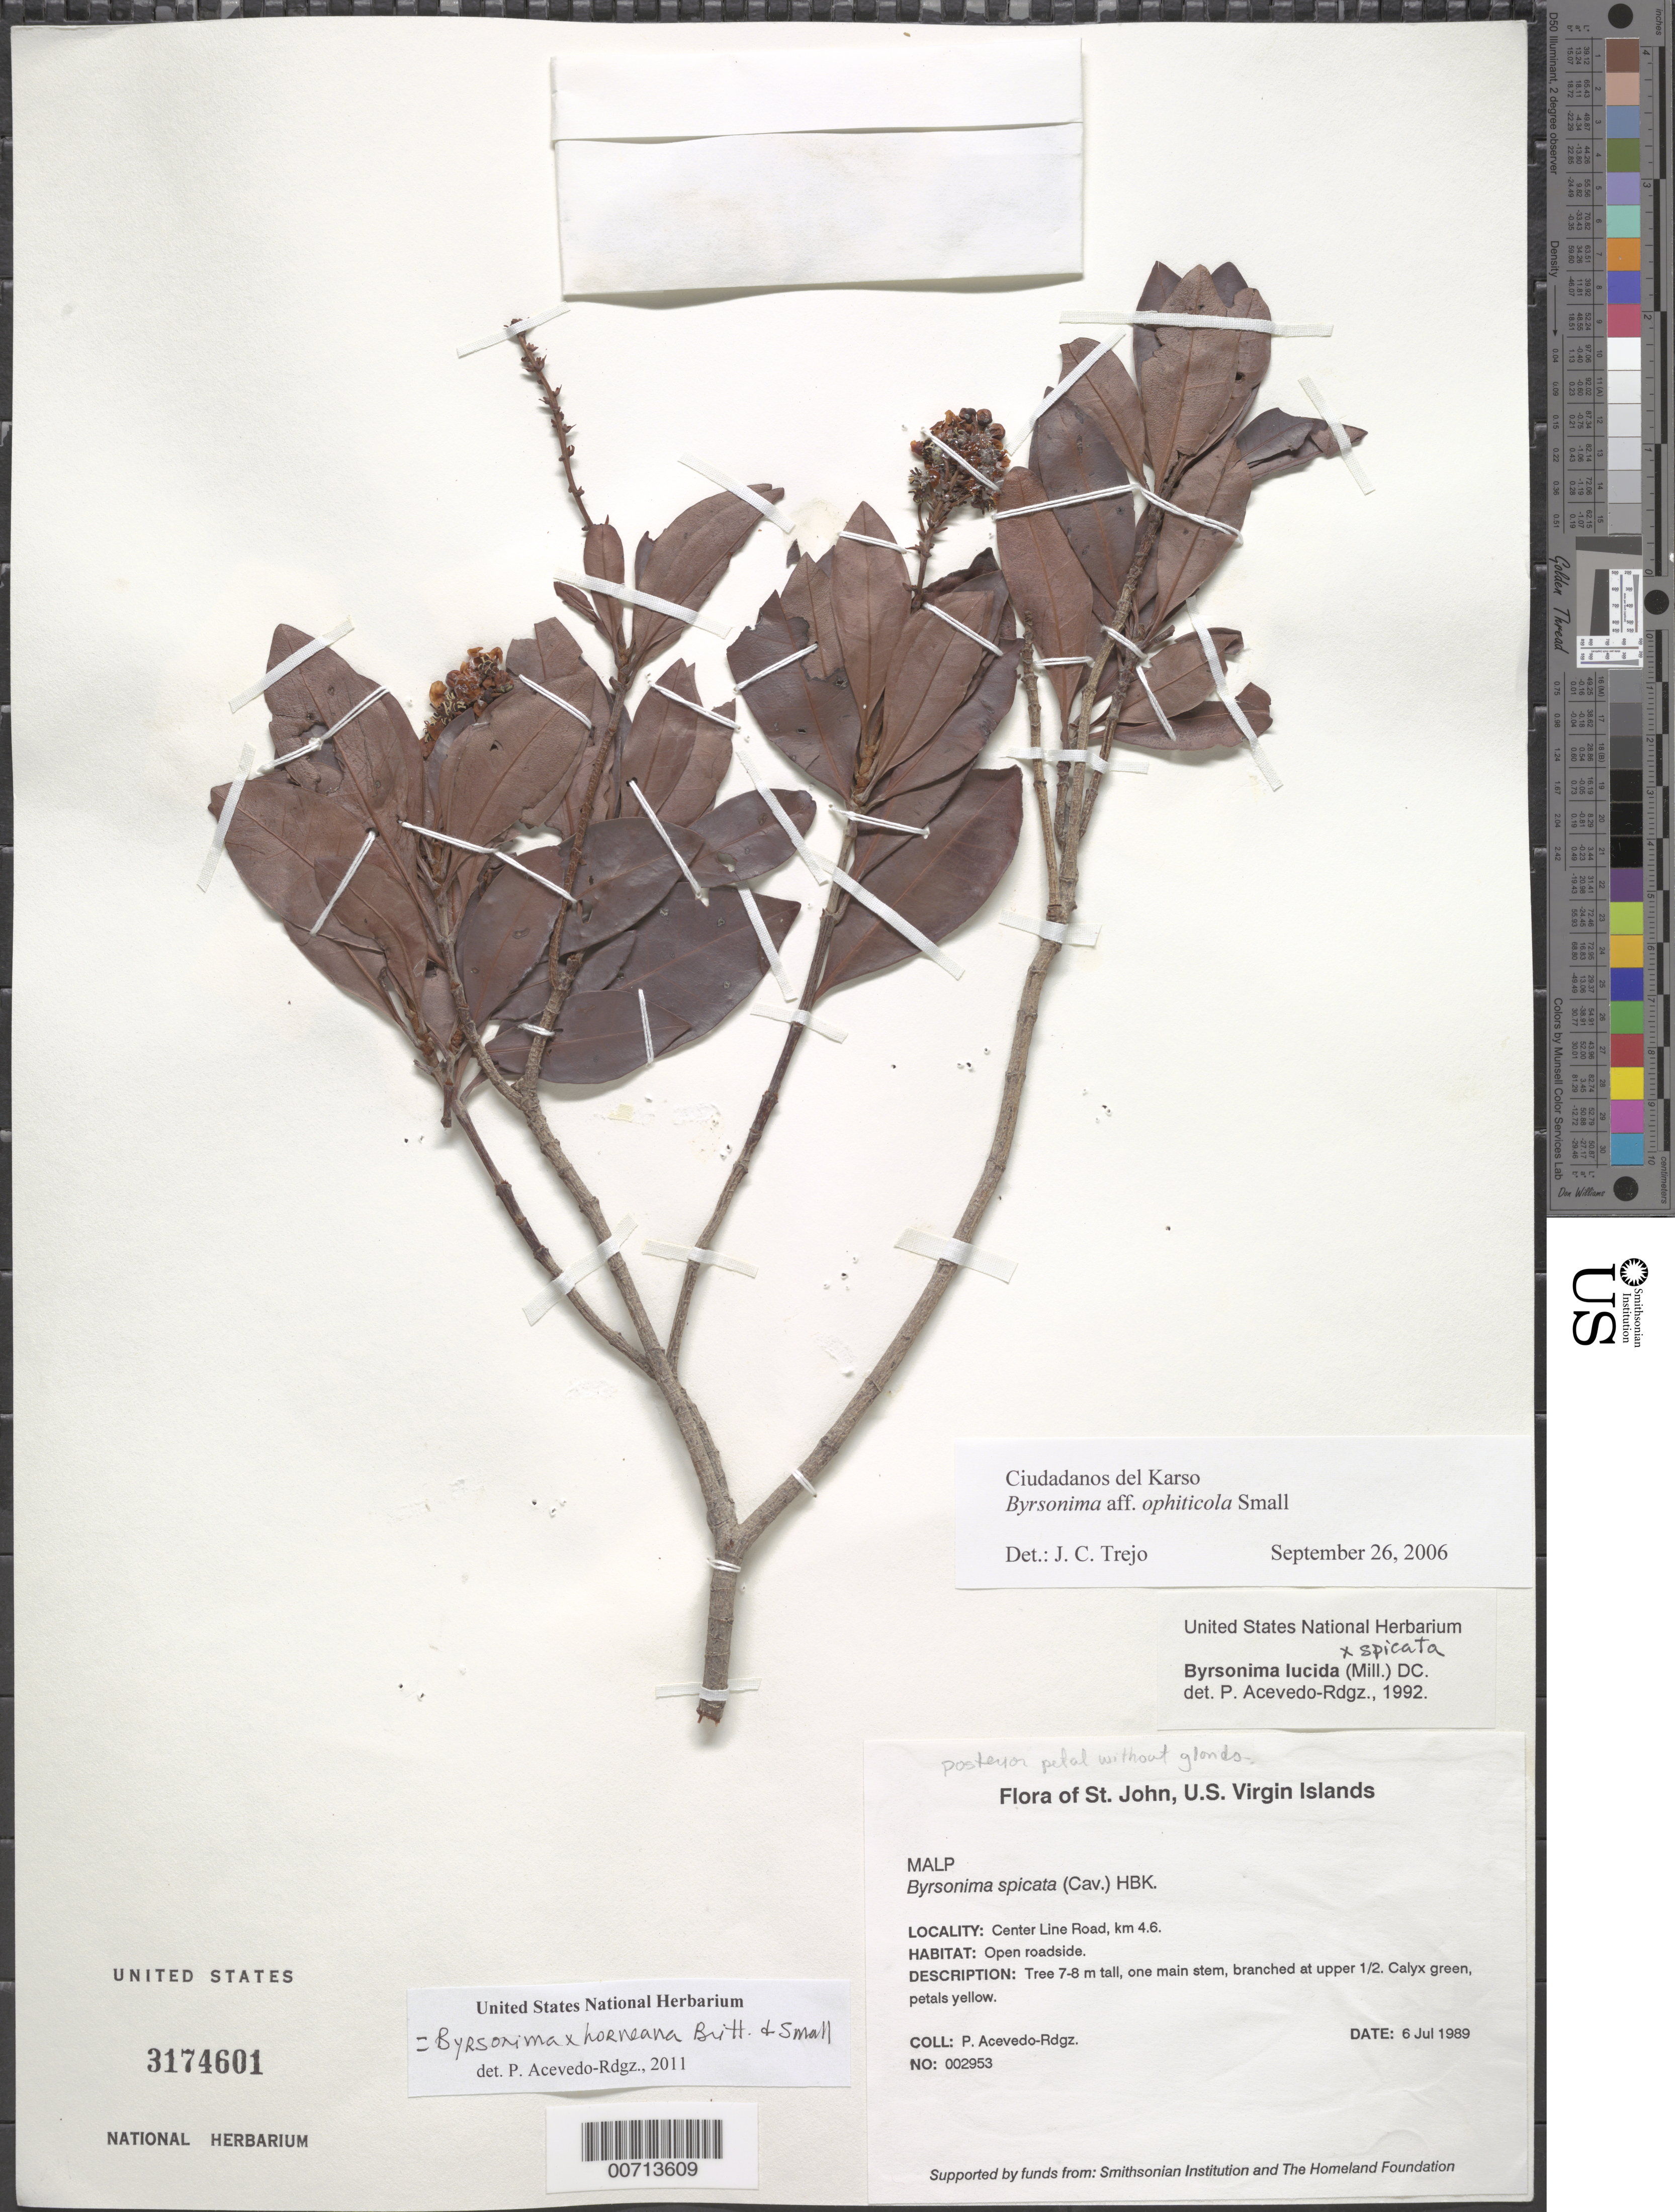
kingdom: Plantae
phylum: Tracheophyta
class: Magnoliopsida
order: Malpighiales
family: Malpighiaceae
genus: Byrsonima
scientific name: Byrsonima x horneana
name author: Britton & Small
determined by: Acevedo-Rodríguez, P., (BOT), Smithsonian Institution - National Museum of Natural History (UNITED STATES)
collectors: P. Acevedo-Rodr.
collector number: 2953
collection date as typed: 06 Jul 1989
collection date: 1989-07-06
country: U.S. Virgin Islands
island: St. John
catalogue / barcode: US 3174601